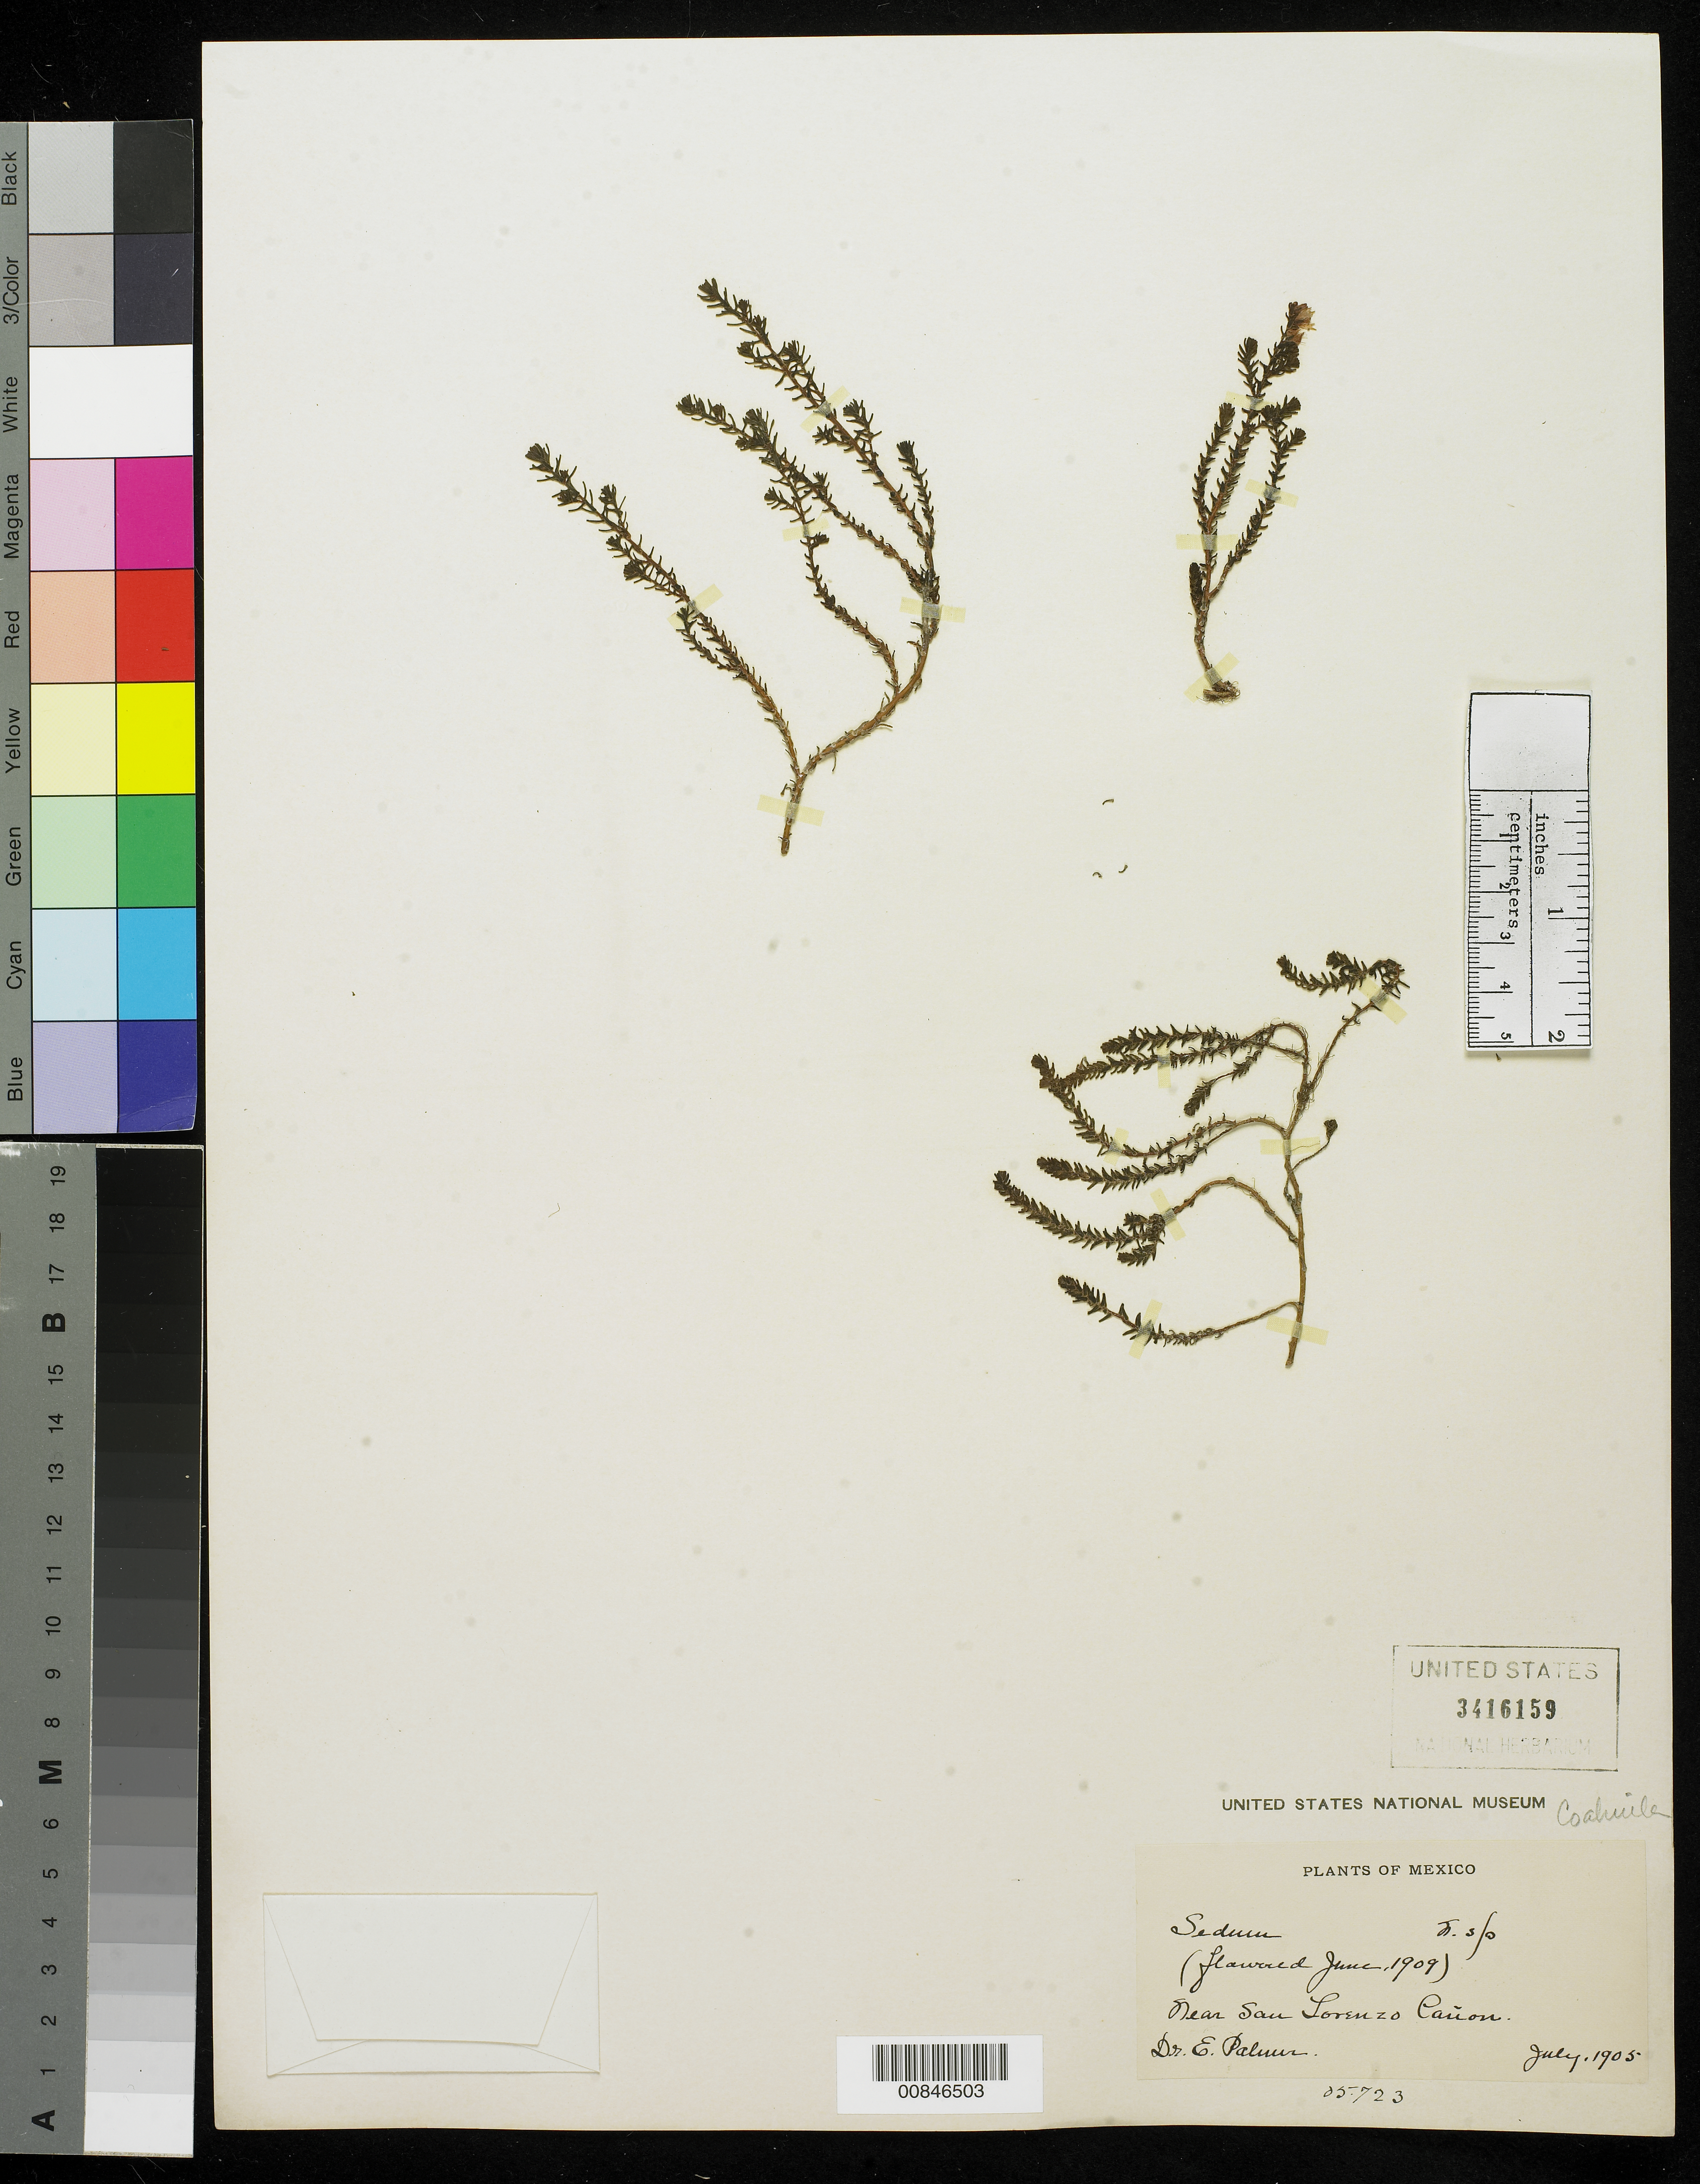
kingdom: Plantae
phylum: Tracheophyta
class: Magnoliopsida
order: Saxifragales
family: Crassulaceae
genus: Sedum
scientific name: Sedum sp.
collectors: E. Palmer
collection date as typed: Jul 1905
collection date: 1905-07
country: Mexico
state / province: Coahuila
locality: Near San Lorenzo Cañon.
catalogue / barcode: US 3416159